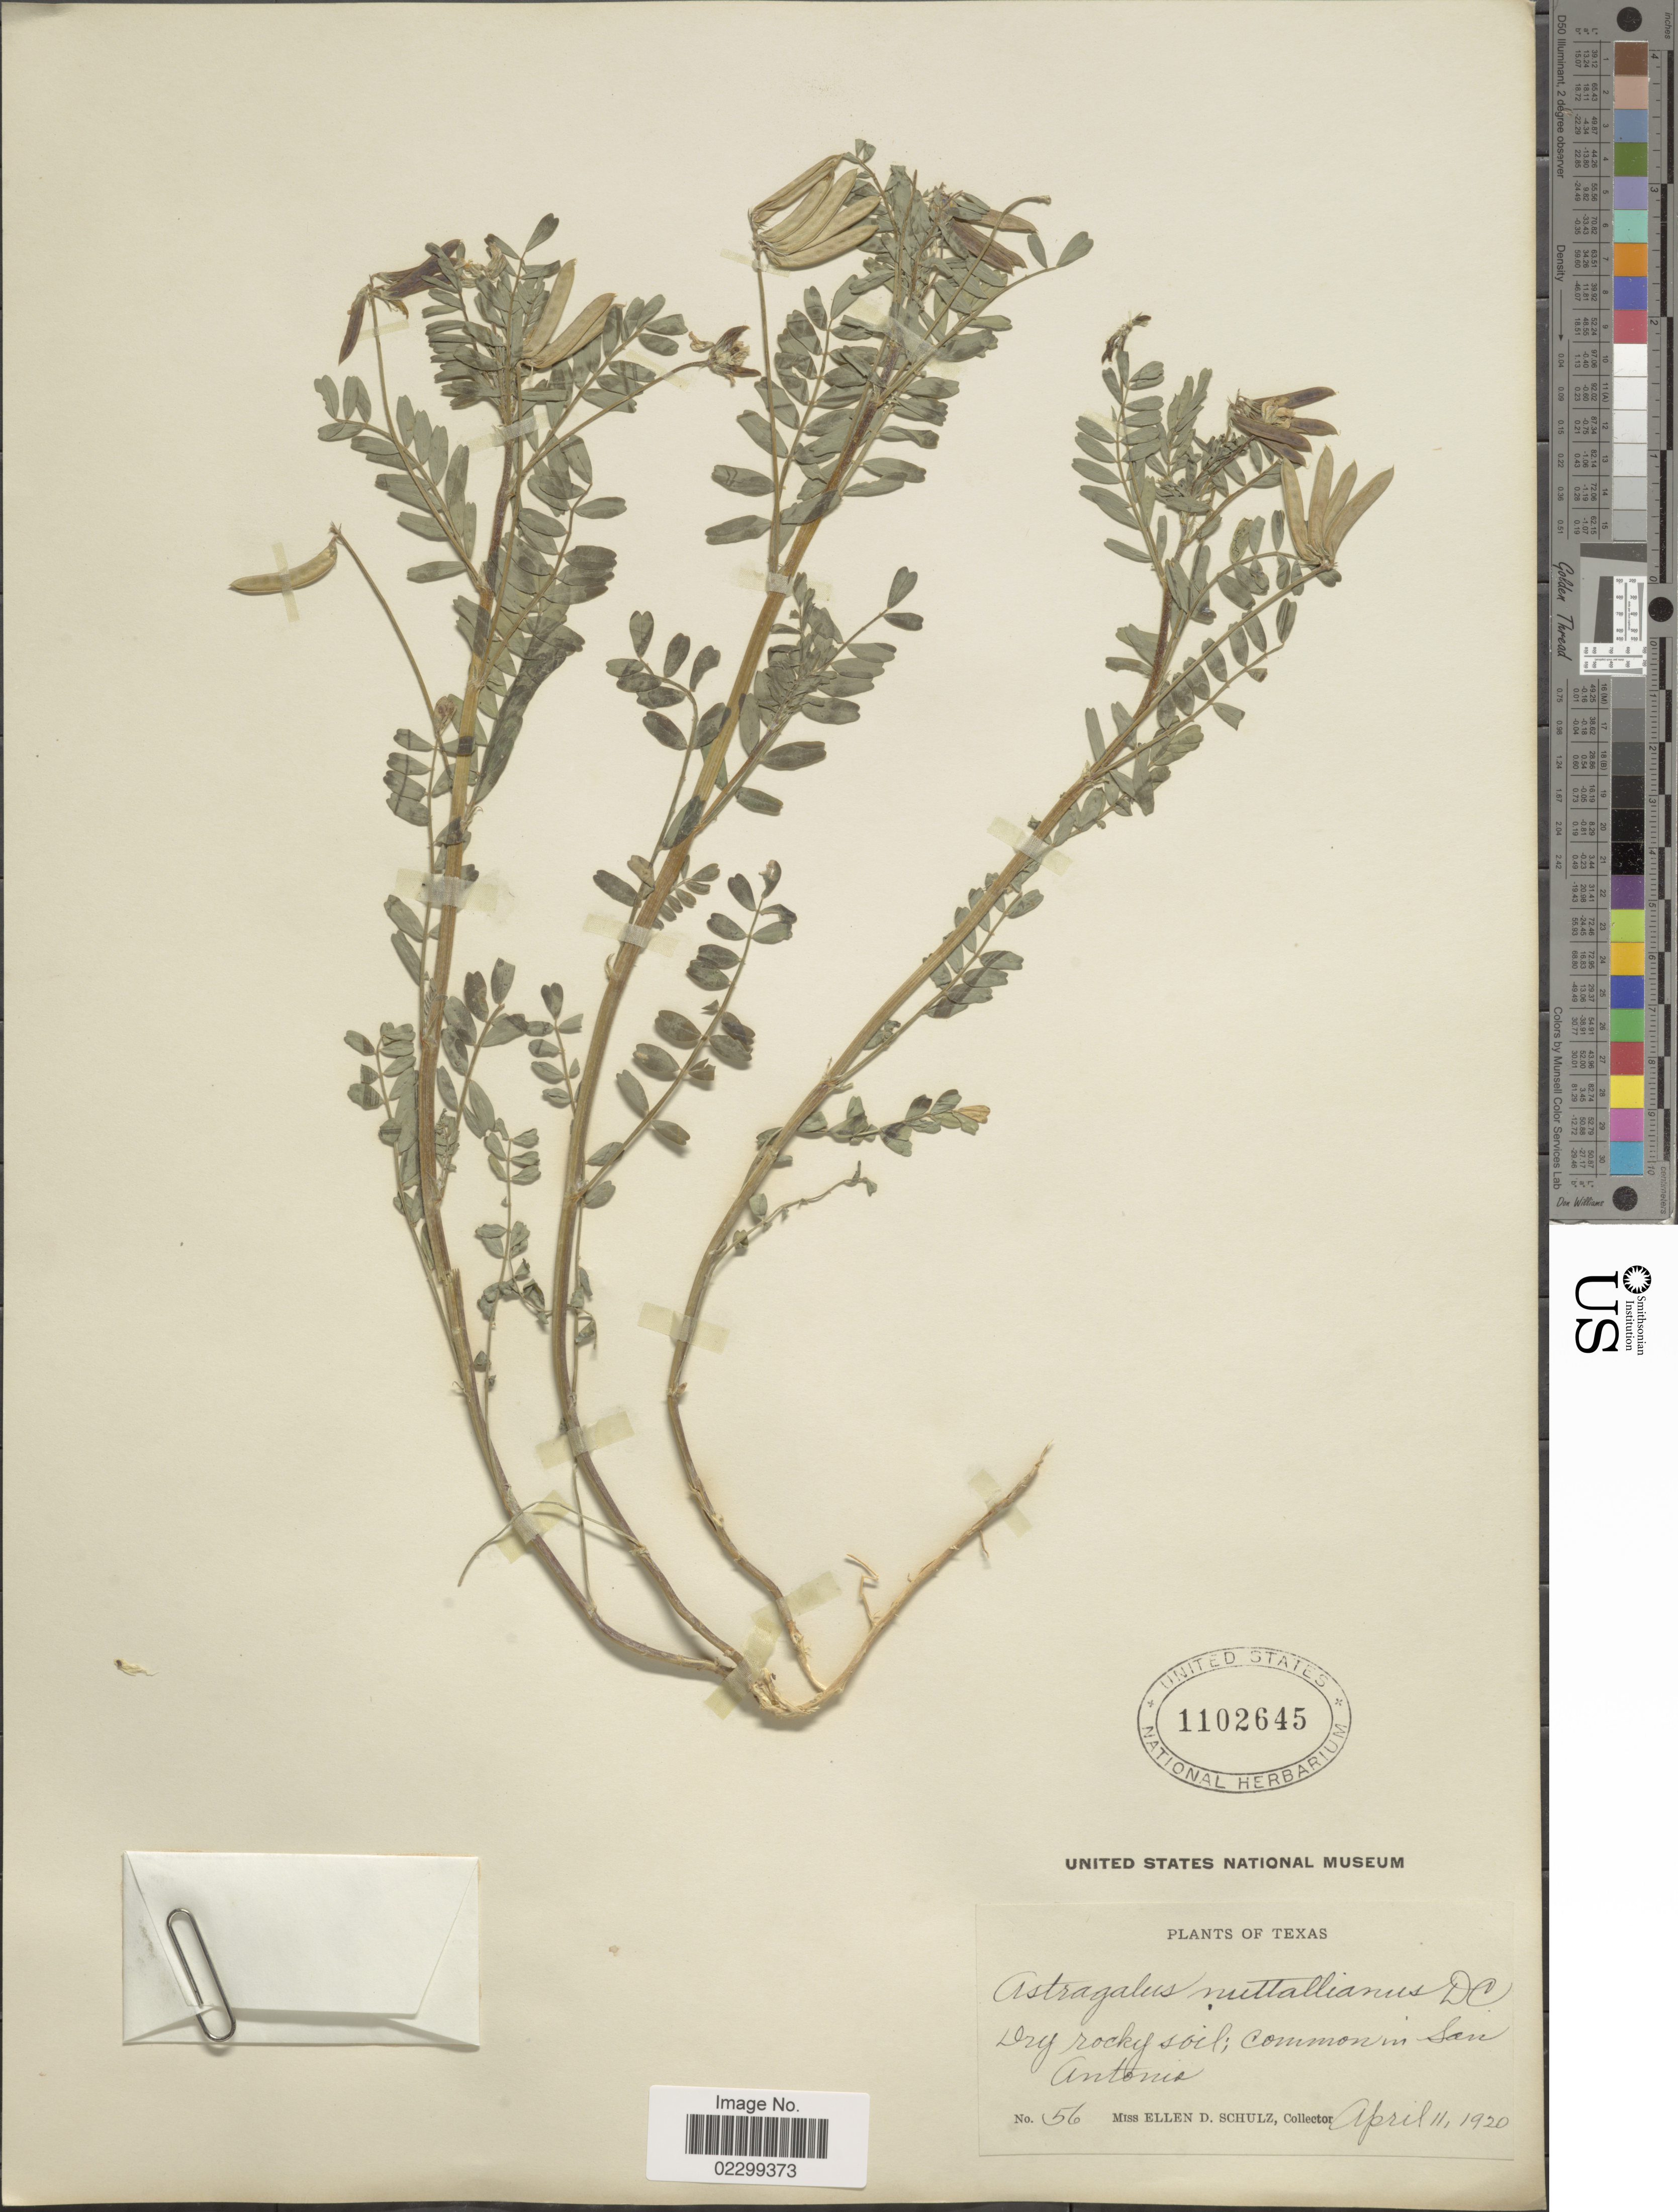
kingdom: Plantae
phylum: Tracheophyta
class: Magnoliopsida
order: Fabales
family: Fabaceae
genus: Astragalus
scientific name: Astragalus austrinus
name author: (Small) O.E. Schulz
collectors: E. D. Schulz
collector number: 56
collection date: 1920-04-11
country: United States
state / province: Texas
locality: San Antonio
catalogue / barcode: US 1102645